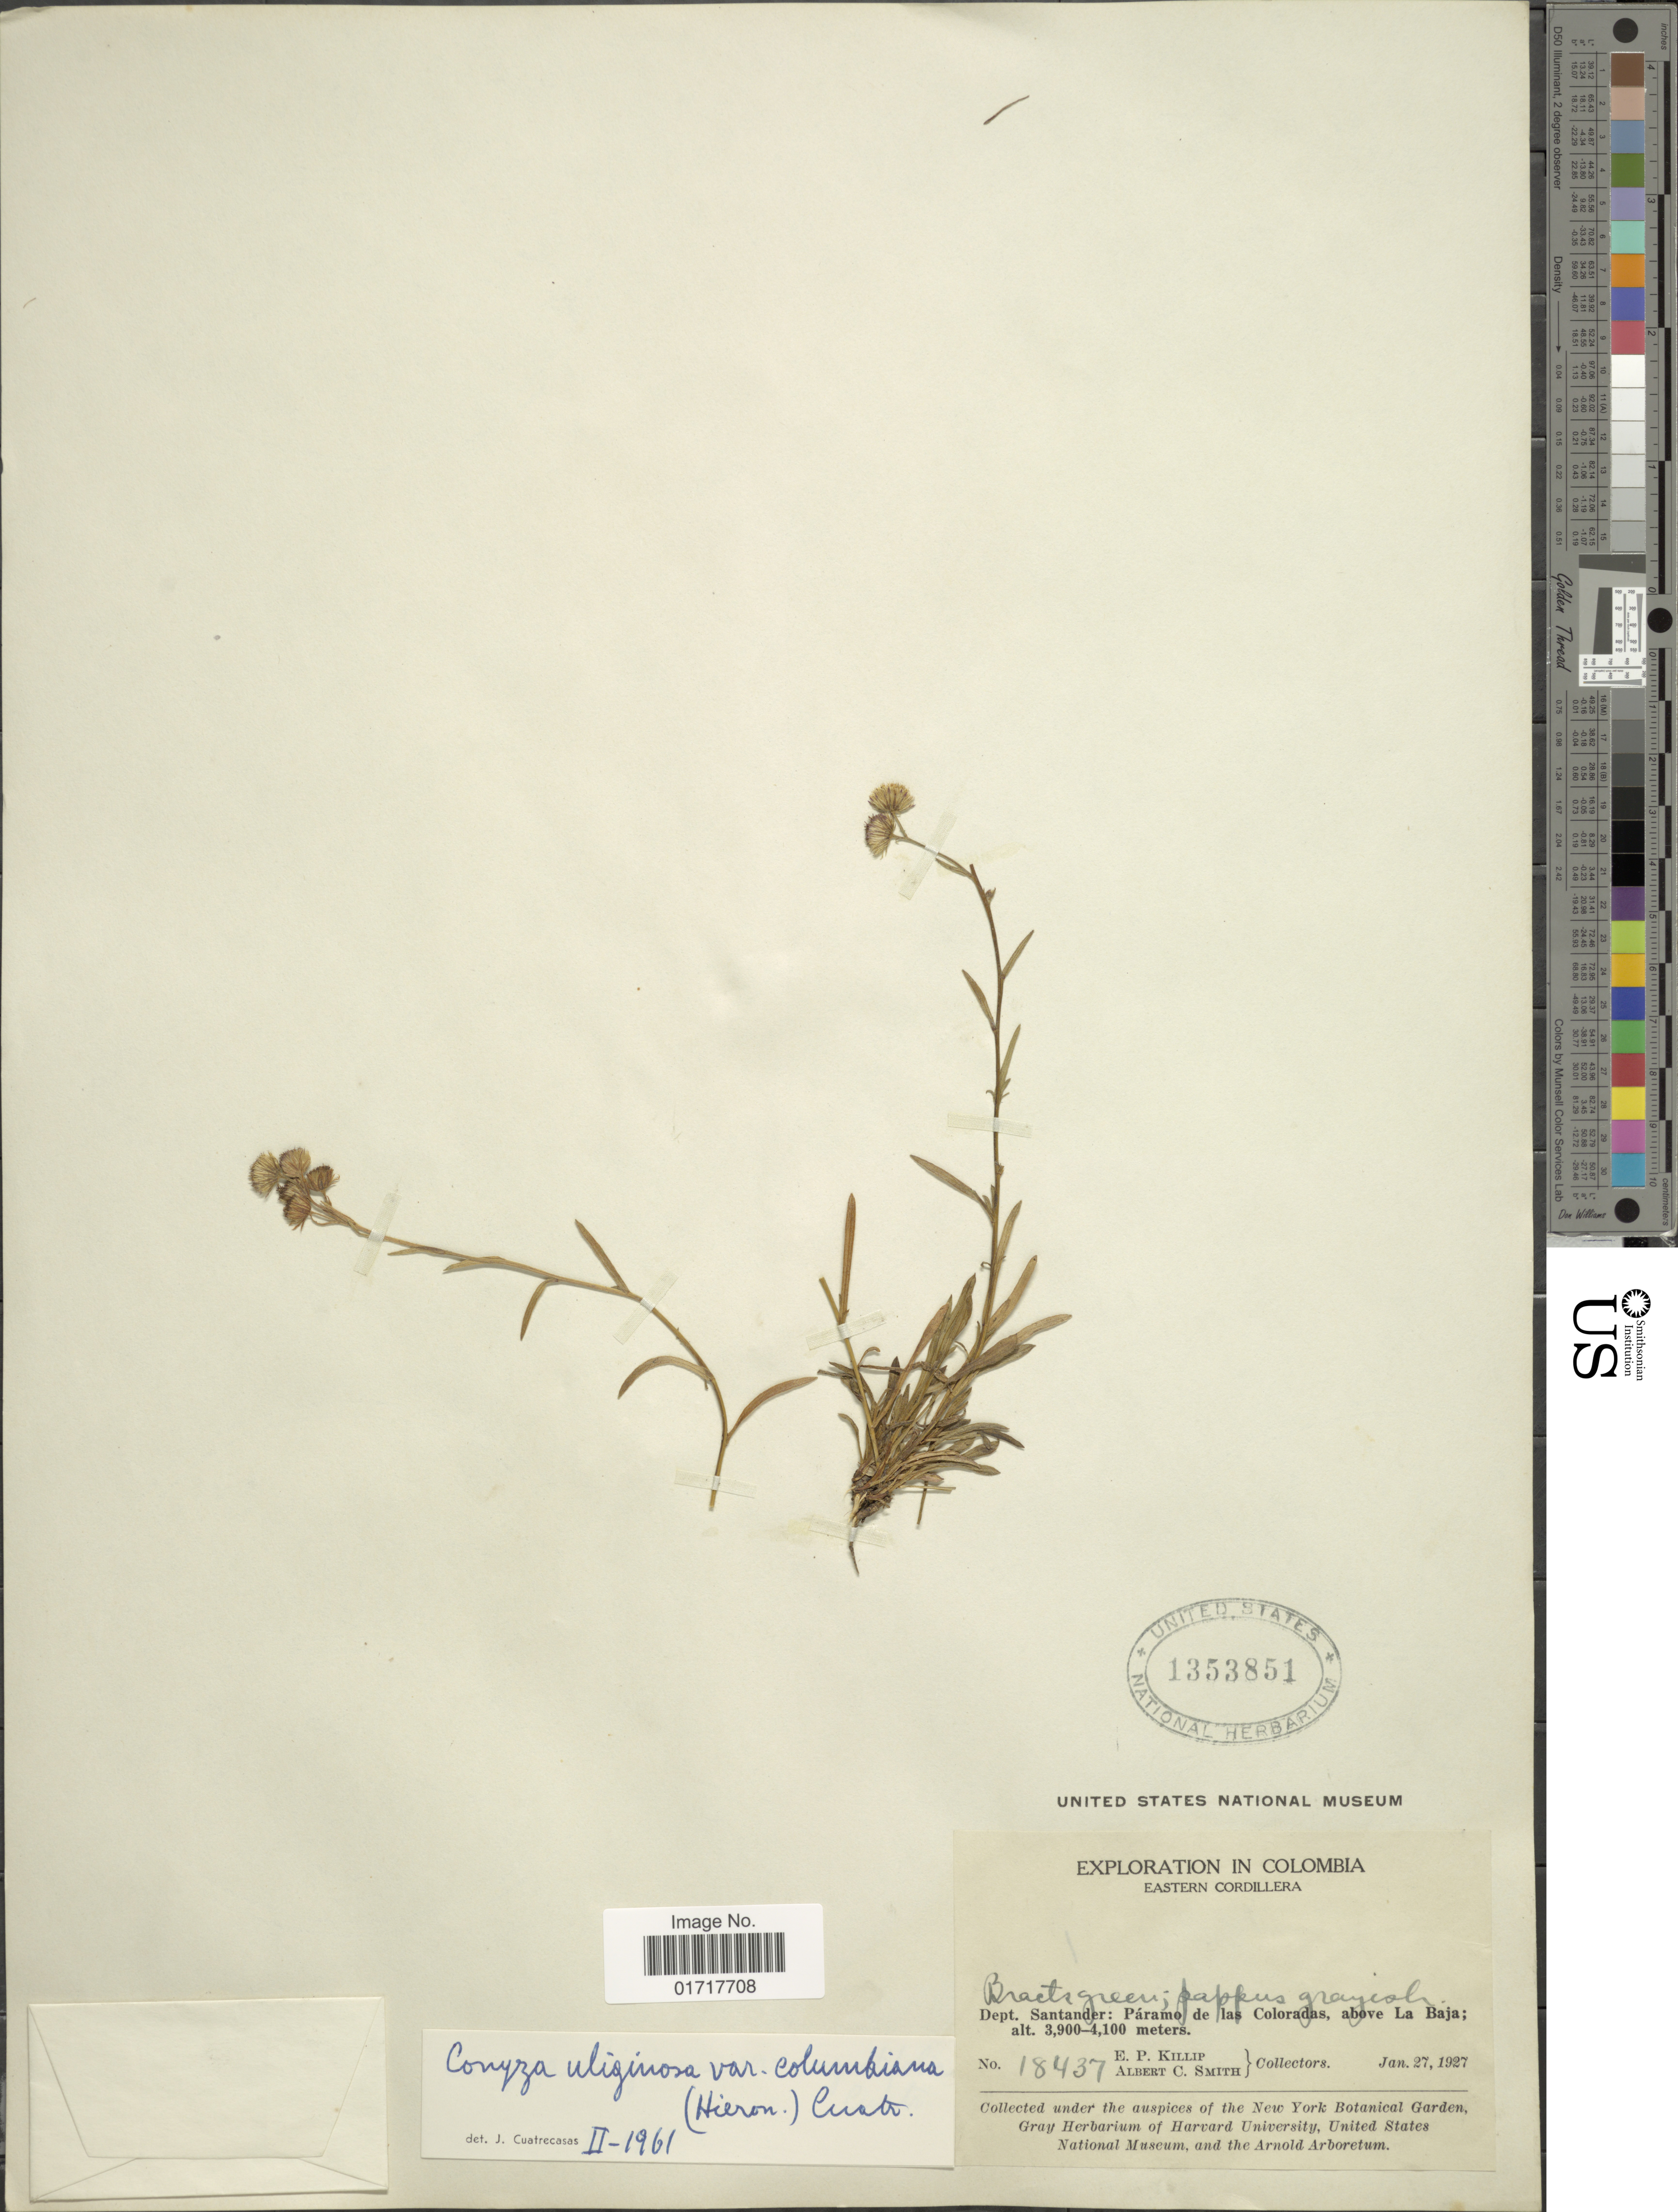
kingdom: Plantae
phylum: Tracheophyta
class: Magnoliopsida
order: Asterales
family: Asteraceae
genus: Conyza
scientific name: Conyza uliginosa var. colimbiana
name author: (Hieron.) Cuatrec.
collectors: E. P. Killip & A. C. Smith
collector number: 18437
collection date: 1927-01-27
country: Colombia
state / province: Santander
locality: Dept. Santander: Paramo de las Coloradas, above La Baja.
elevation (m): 3900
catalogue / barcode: US 1353851